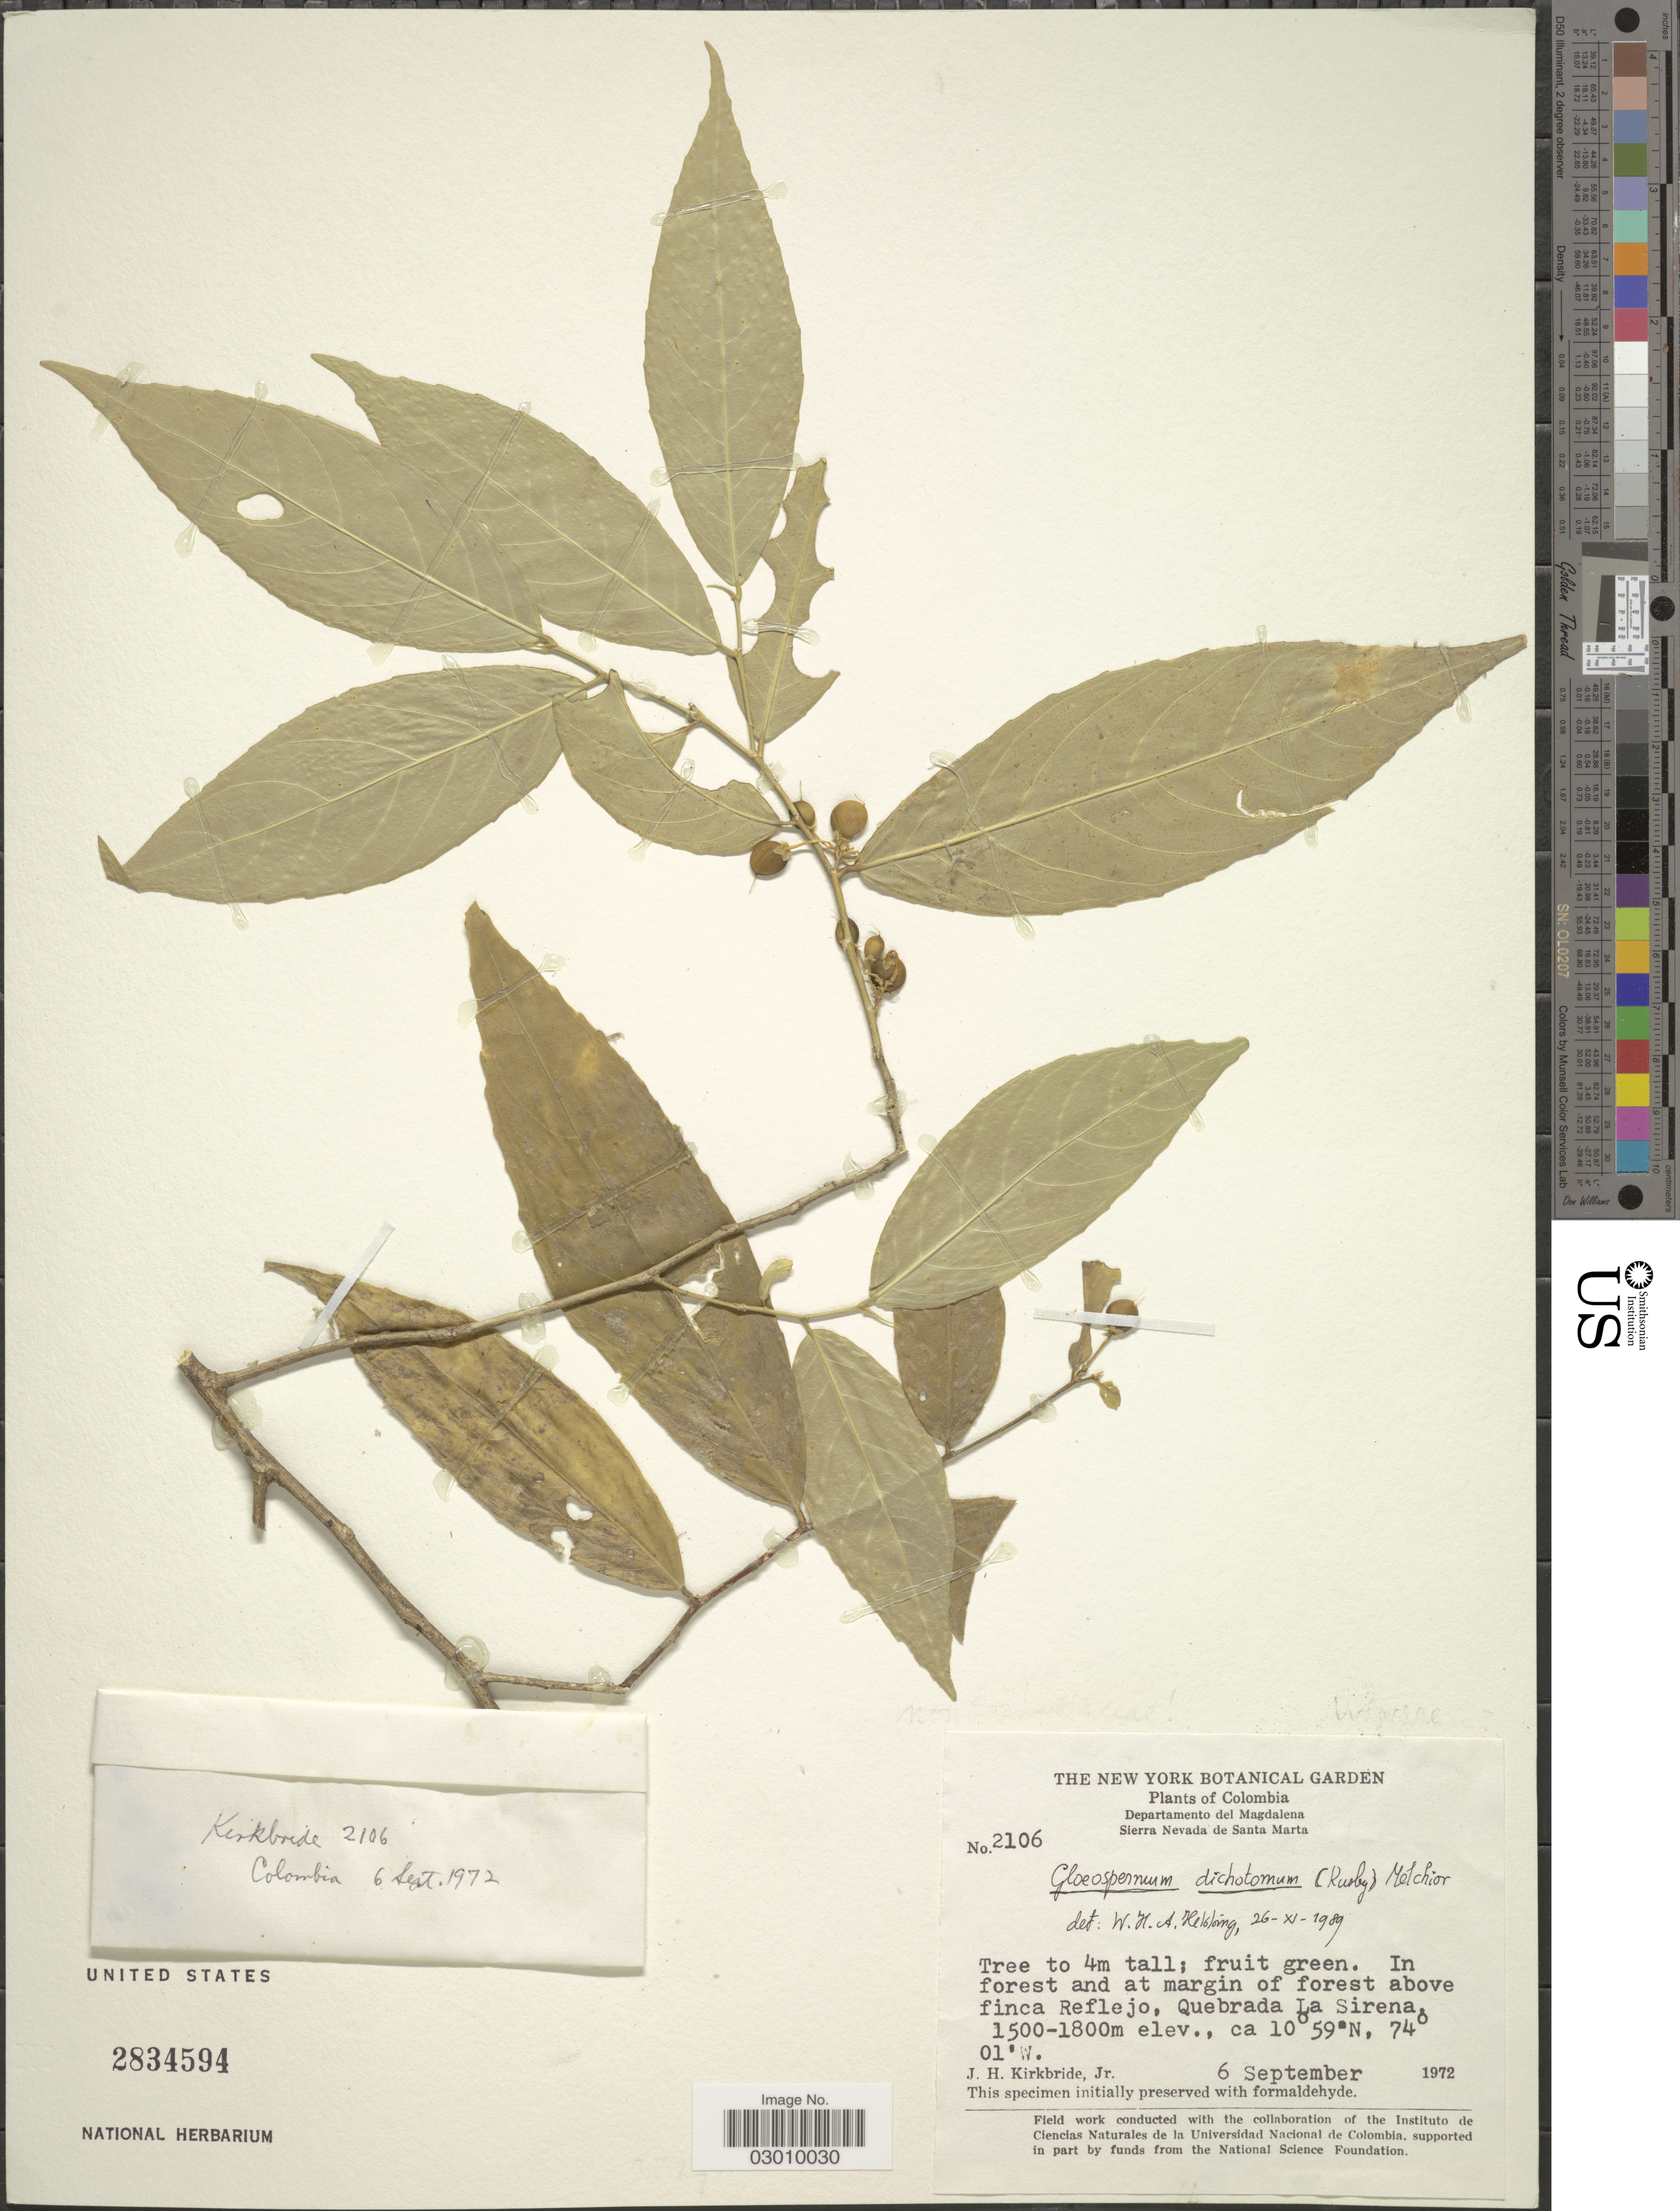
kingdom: Plantae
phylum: Tracheophyta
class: Magnoliopsida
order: Malpighiales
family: Violaceae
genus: Gloeospermum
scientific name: Gloeospermum dichotomum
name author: (Rusby) Melch.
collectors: J. H. Kirkbride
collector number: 2106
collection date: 1972-09-06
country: Colombia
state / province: Magdalena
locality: Departamento del Magdalena, Sierra Nevada de Santa Marta, In forest and at margin of forest above finca Reflejo, Quebrada La Sirena.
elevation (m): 1500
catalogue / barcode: US 2834594